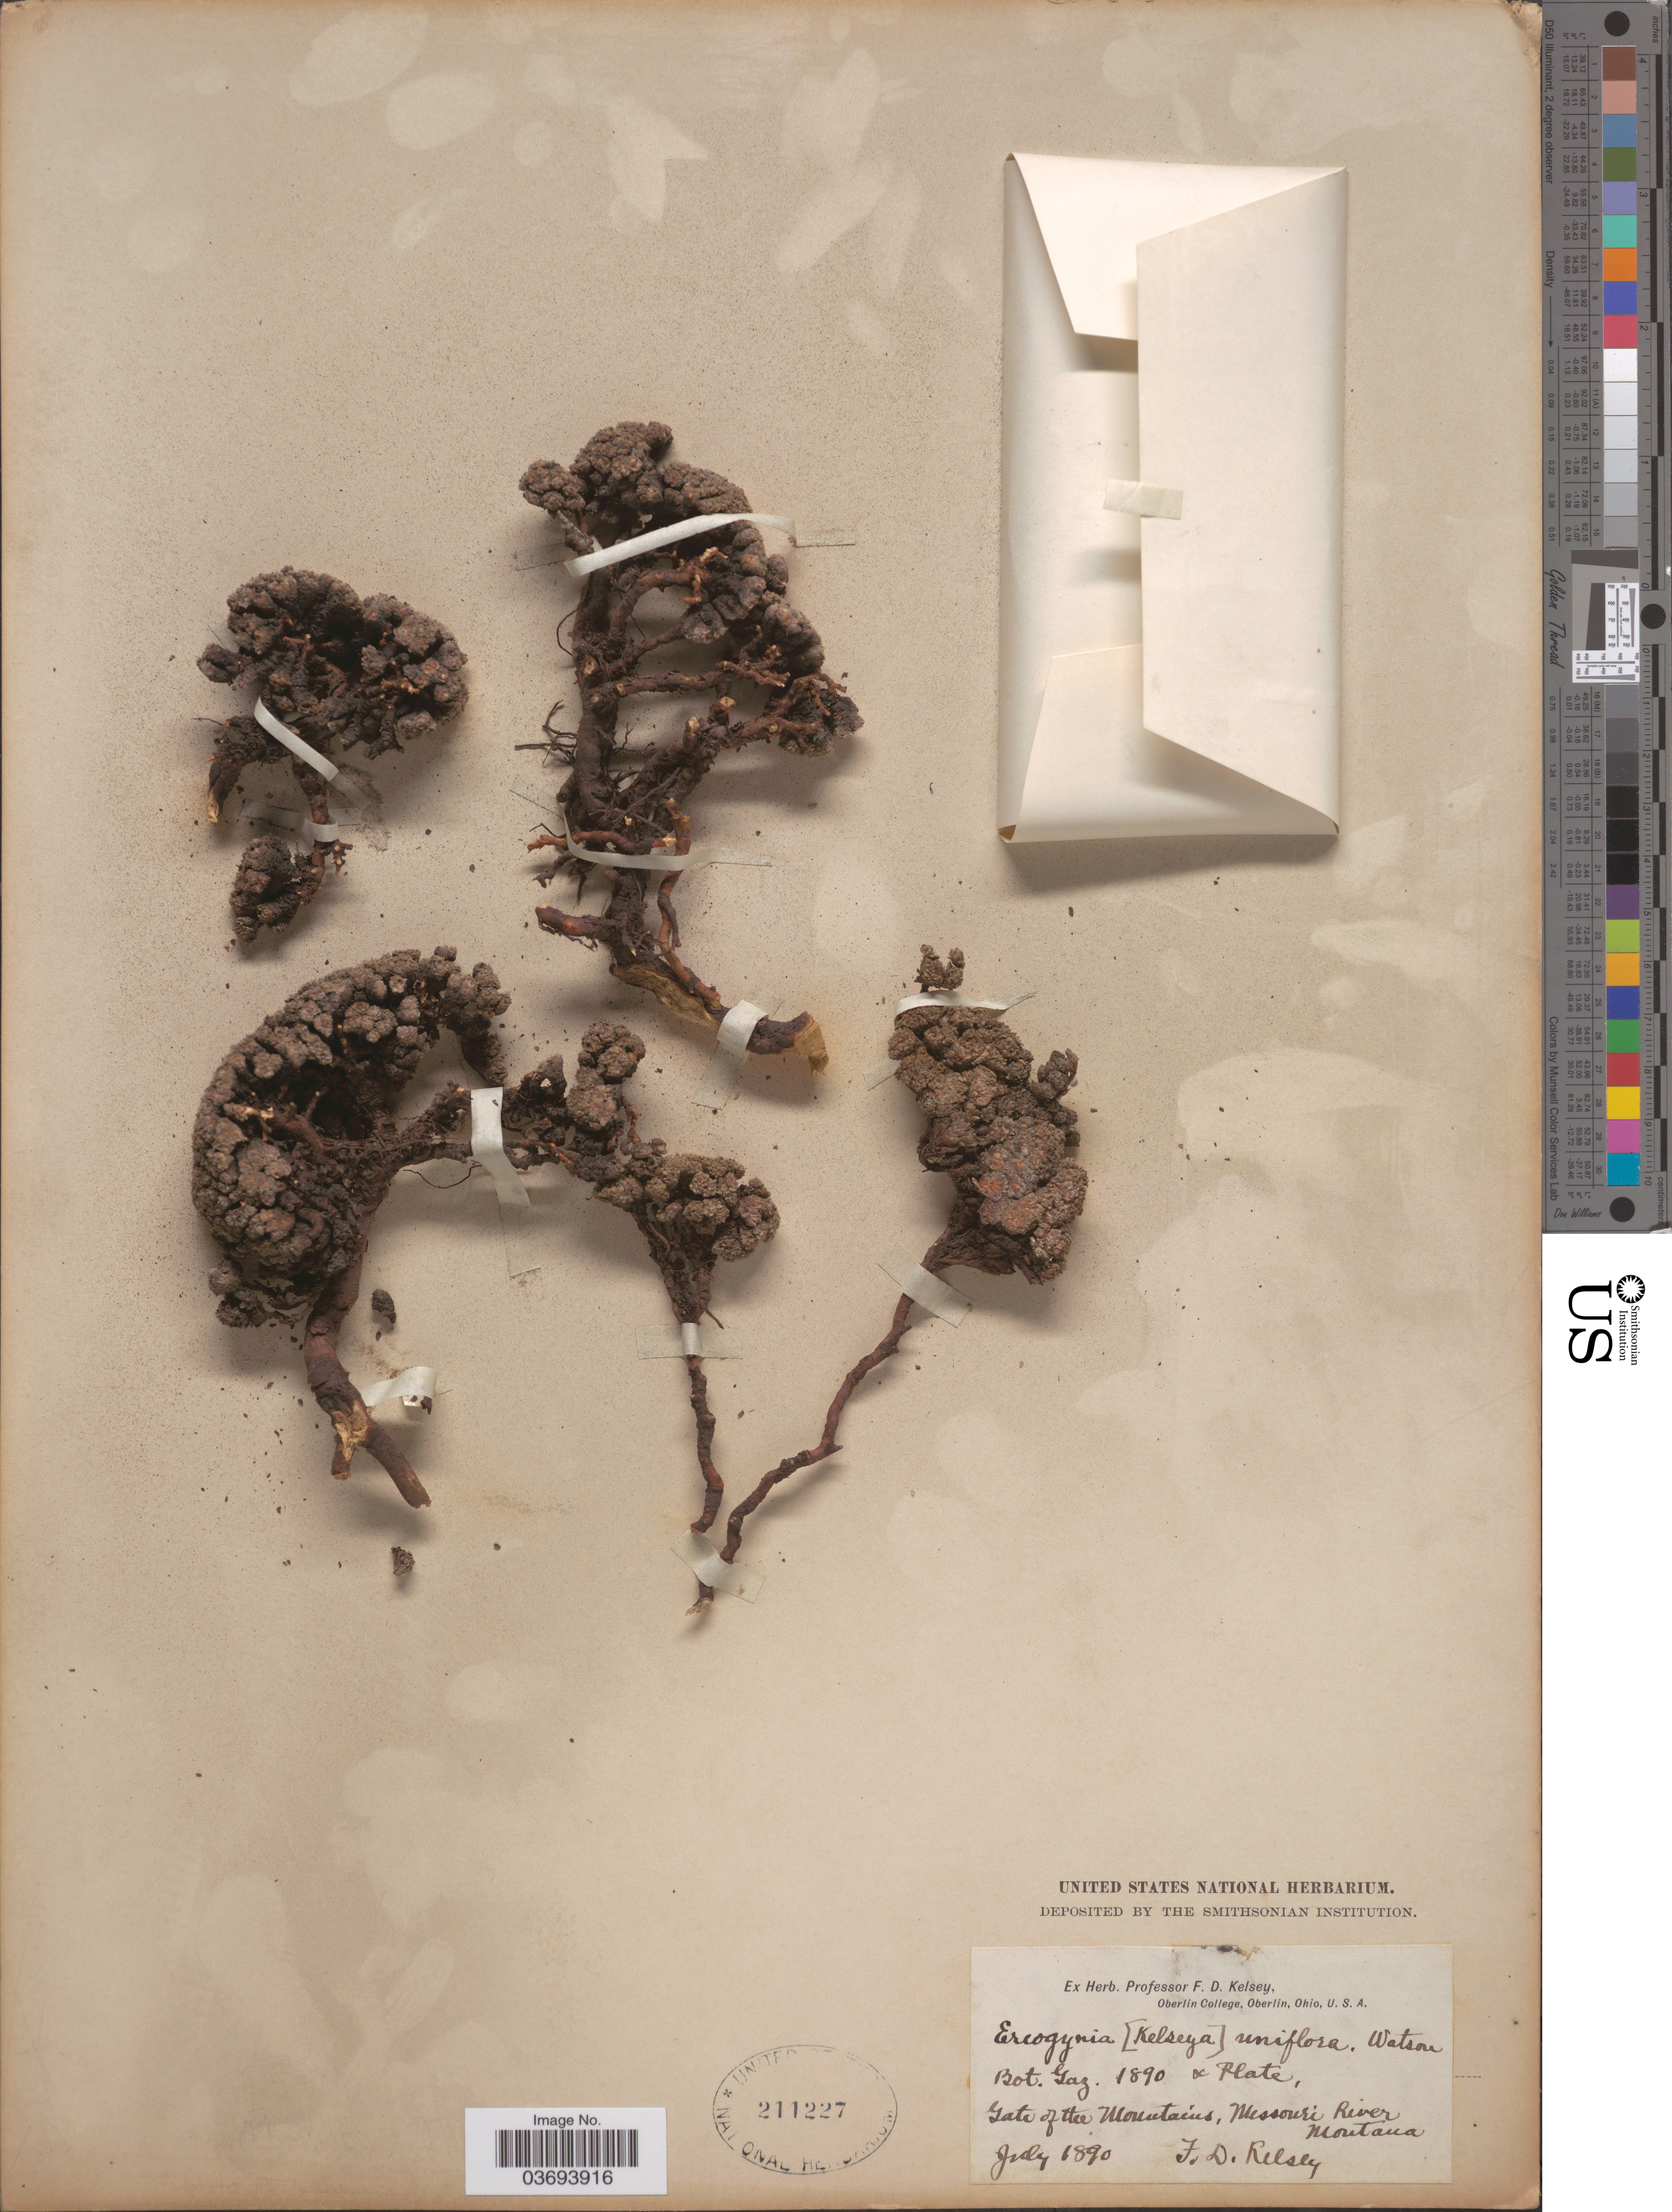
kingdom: Plantae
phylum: Tracheophyta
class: Magnoliopsida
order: Rosales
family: Rosaceae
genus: Kelseya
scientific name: Kelseya uniflora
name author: Rydb.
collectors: F. Kelsey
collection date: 1890-07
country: United States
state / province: Montana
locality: Gate of the Mountains, Missouri River.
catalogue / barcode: US 211227